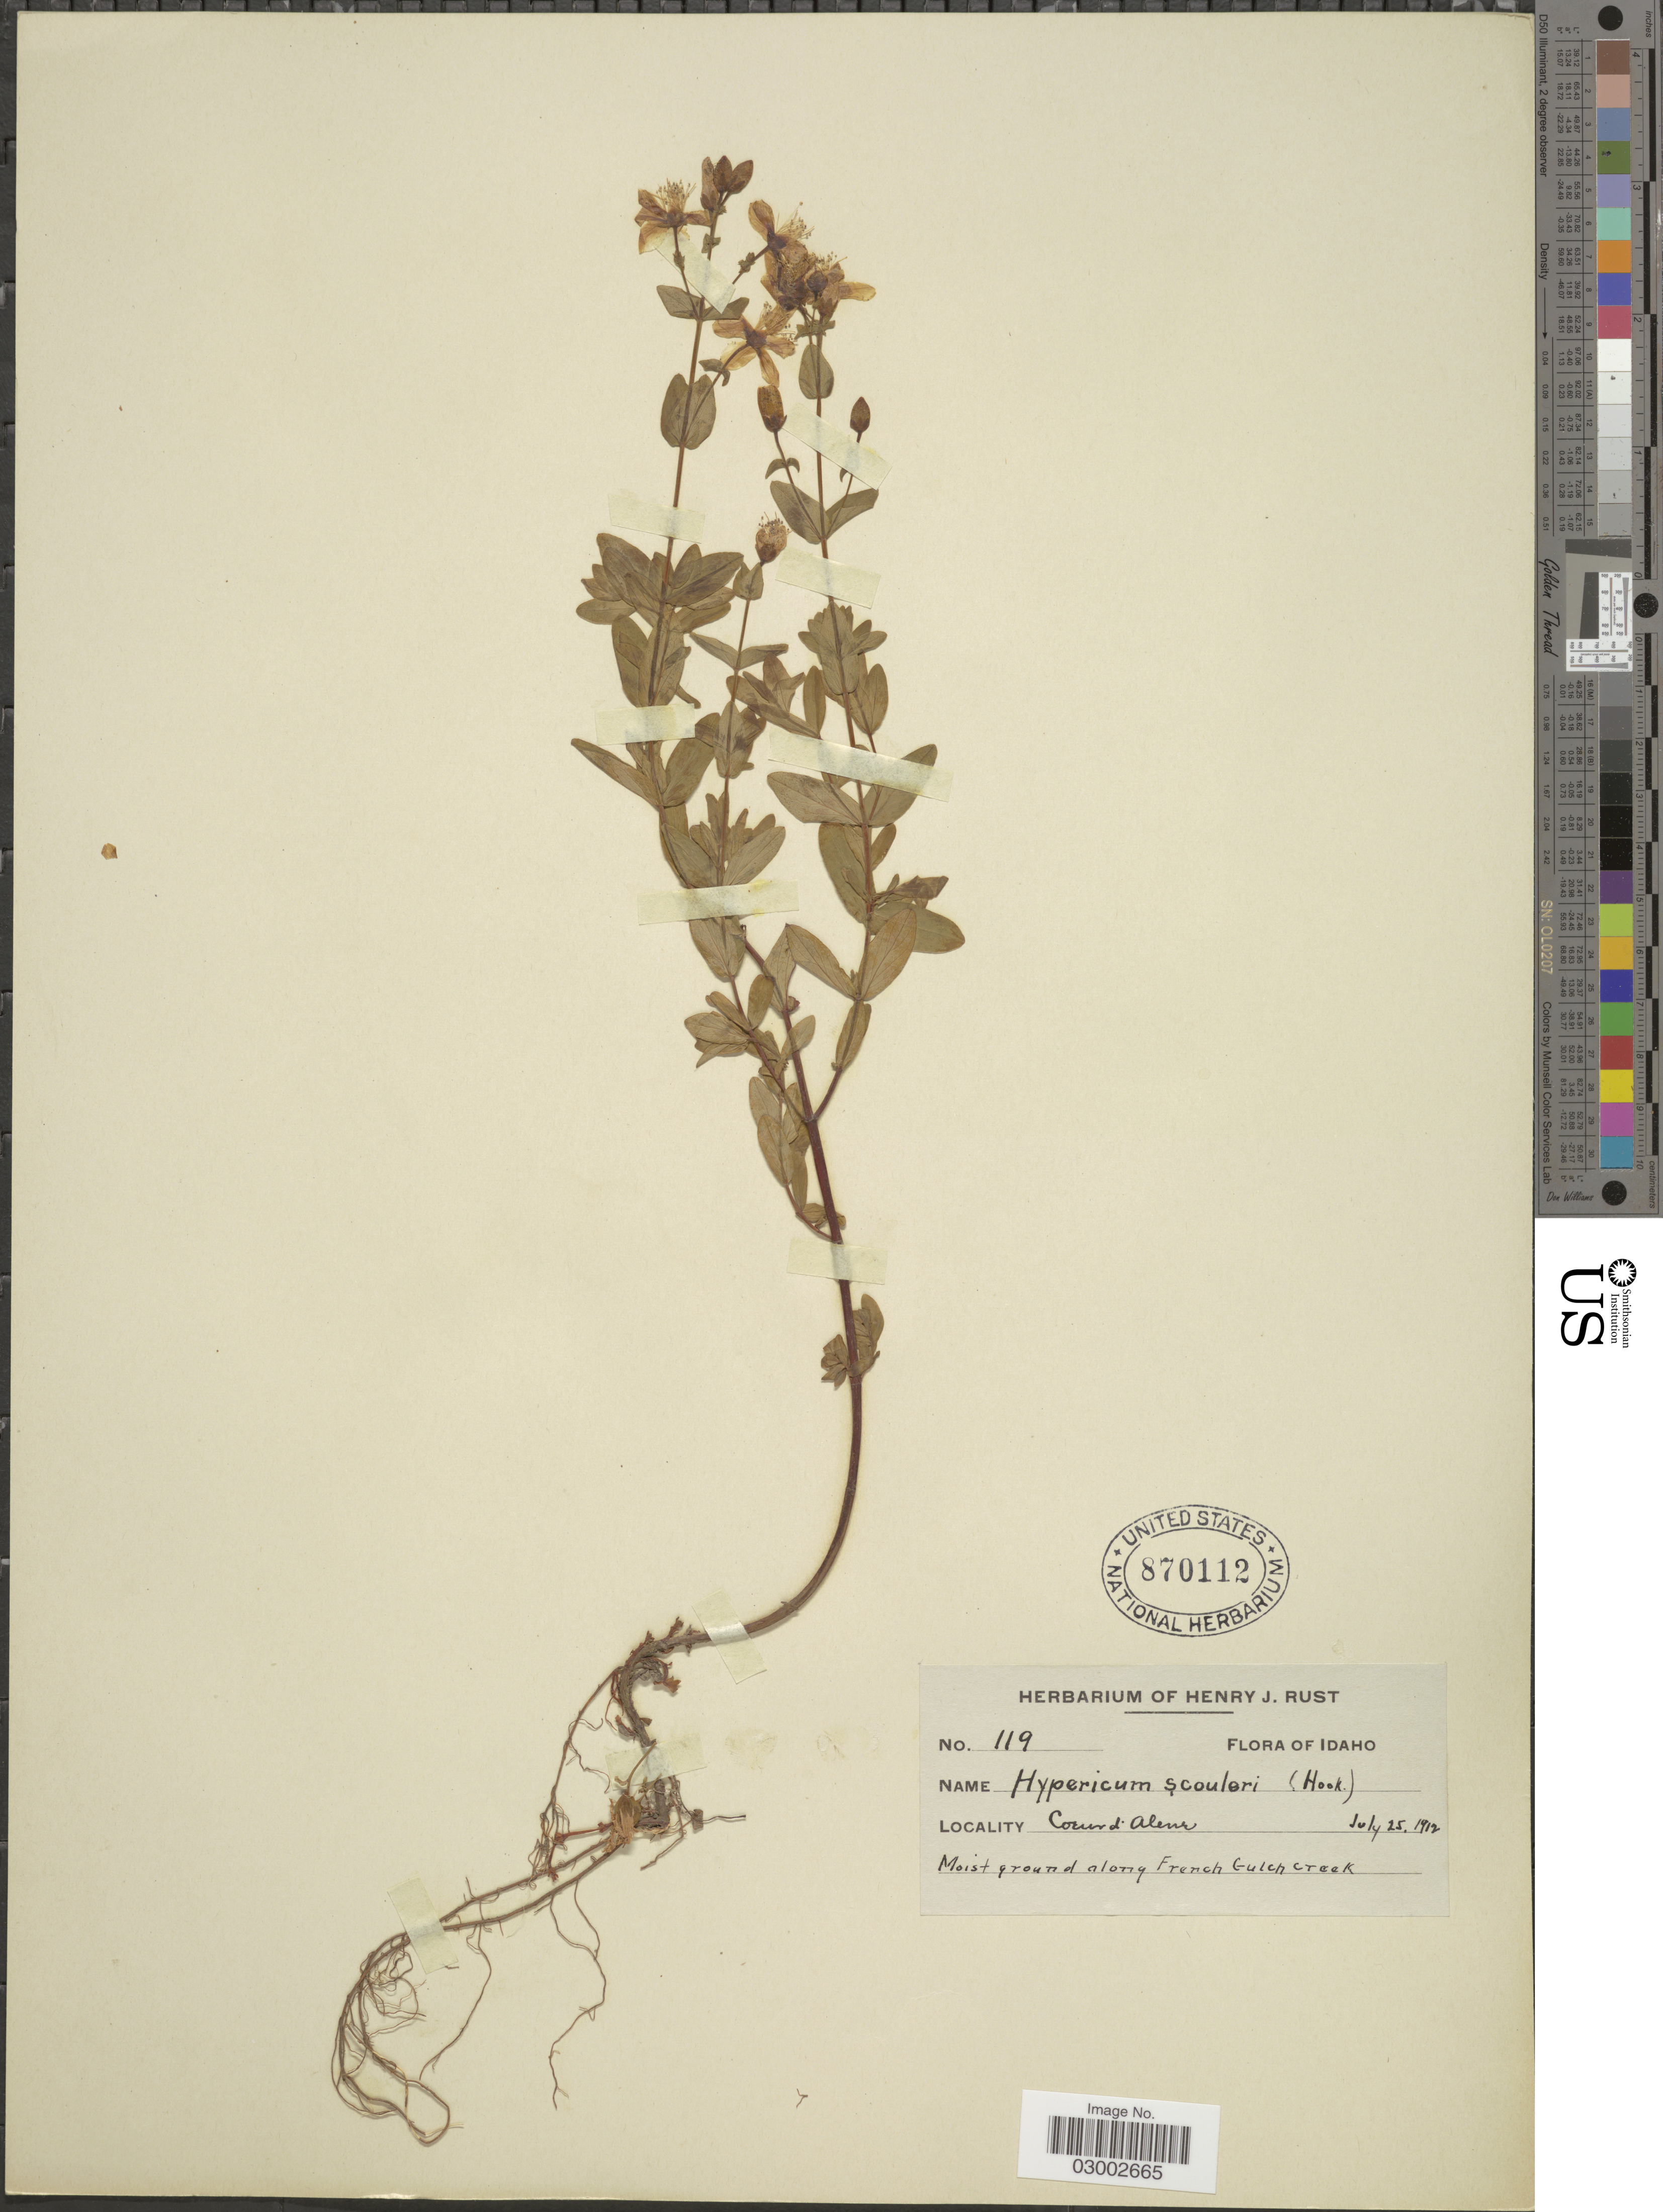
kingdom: Plantae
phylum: Tracheophyta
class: Magnoliopsida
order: Malpighiales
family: Hypericaceae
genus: Hypericum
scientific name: Hypericum scouleri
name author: Hook.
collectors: ex herb. Henry J. Rust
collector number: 119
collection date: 1912-07-25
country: United States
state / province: Idaho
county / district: Kootenai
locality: Coeur d'Alene.. Moist ground along French Gulch creek.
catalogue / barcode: US 870112